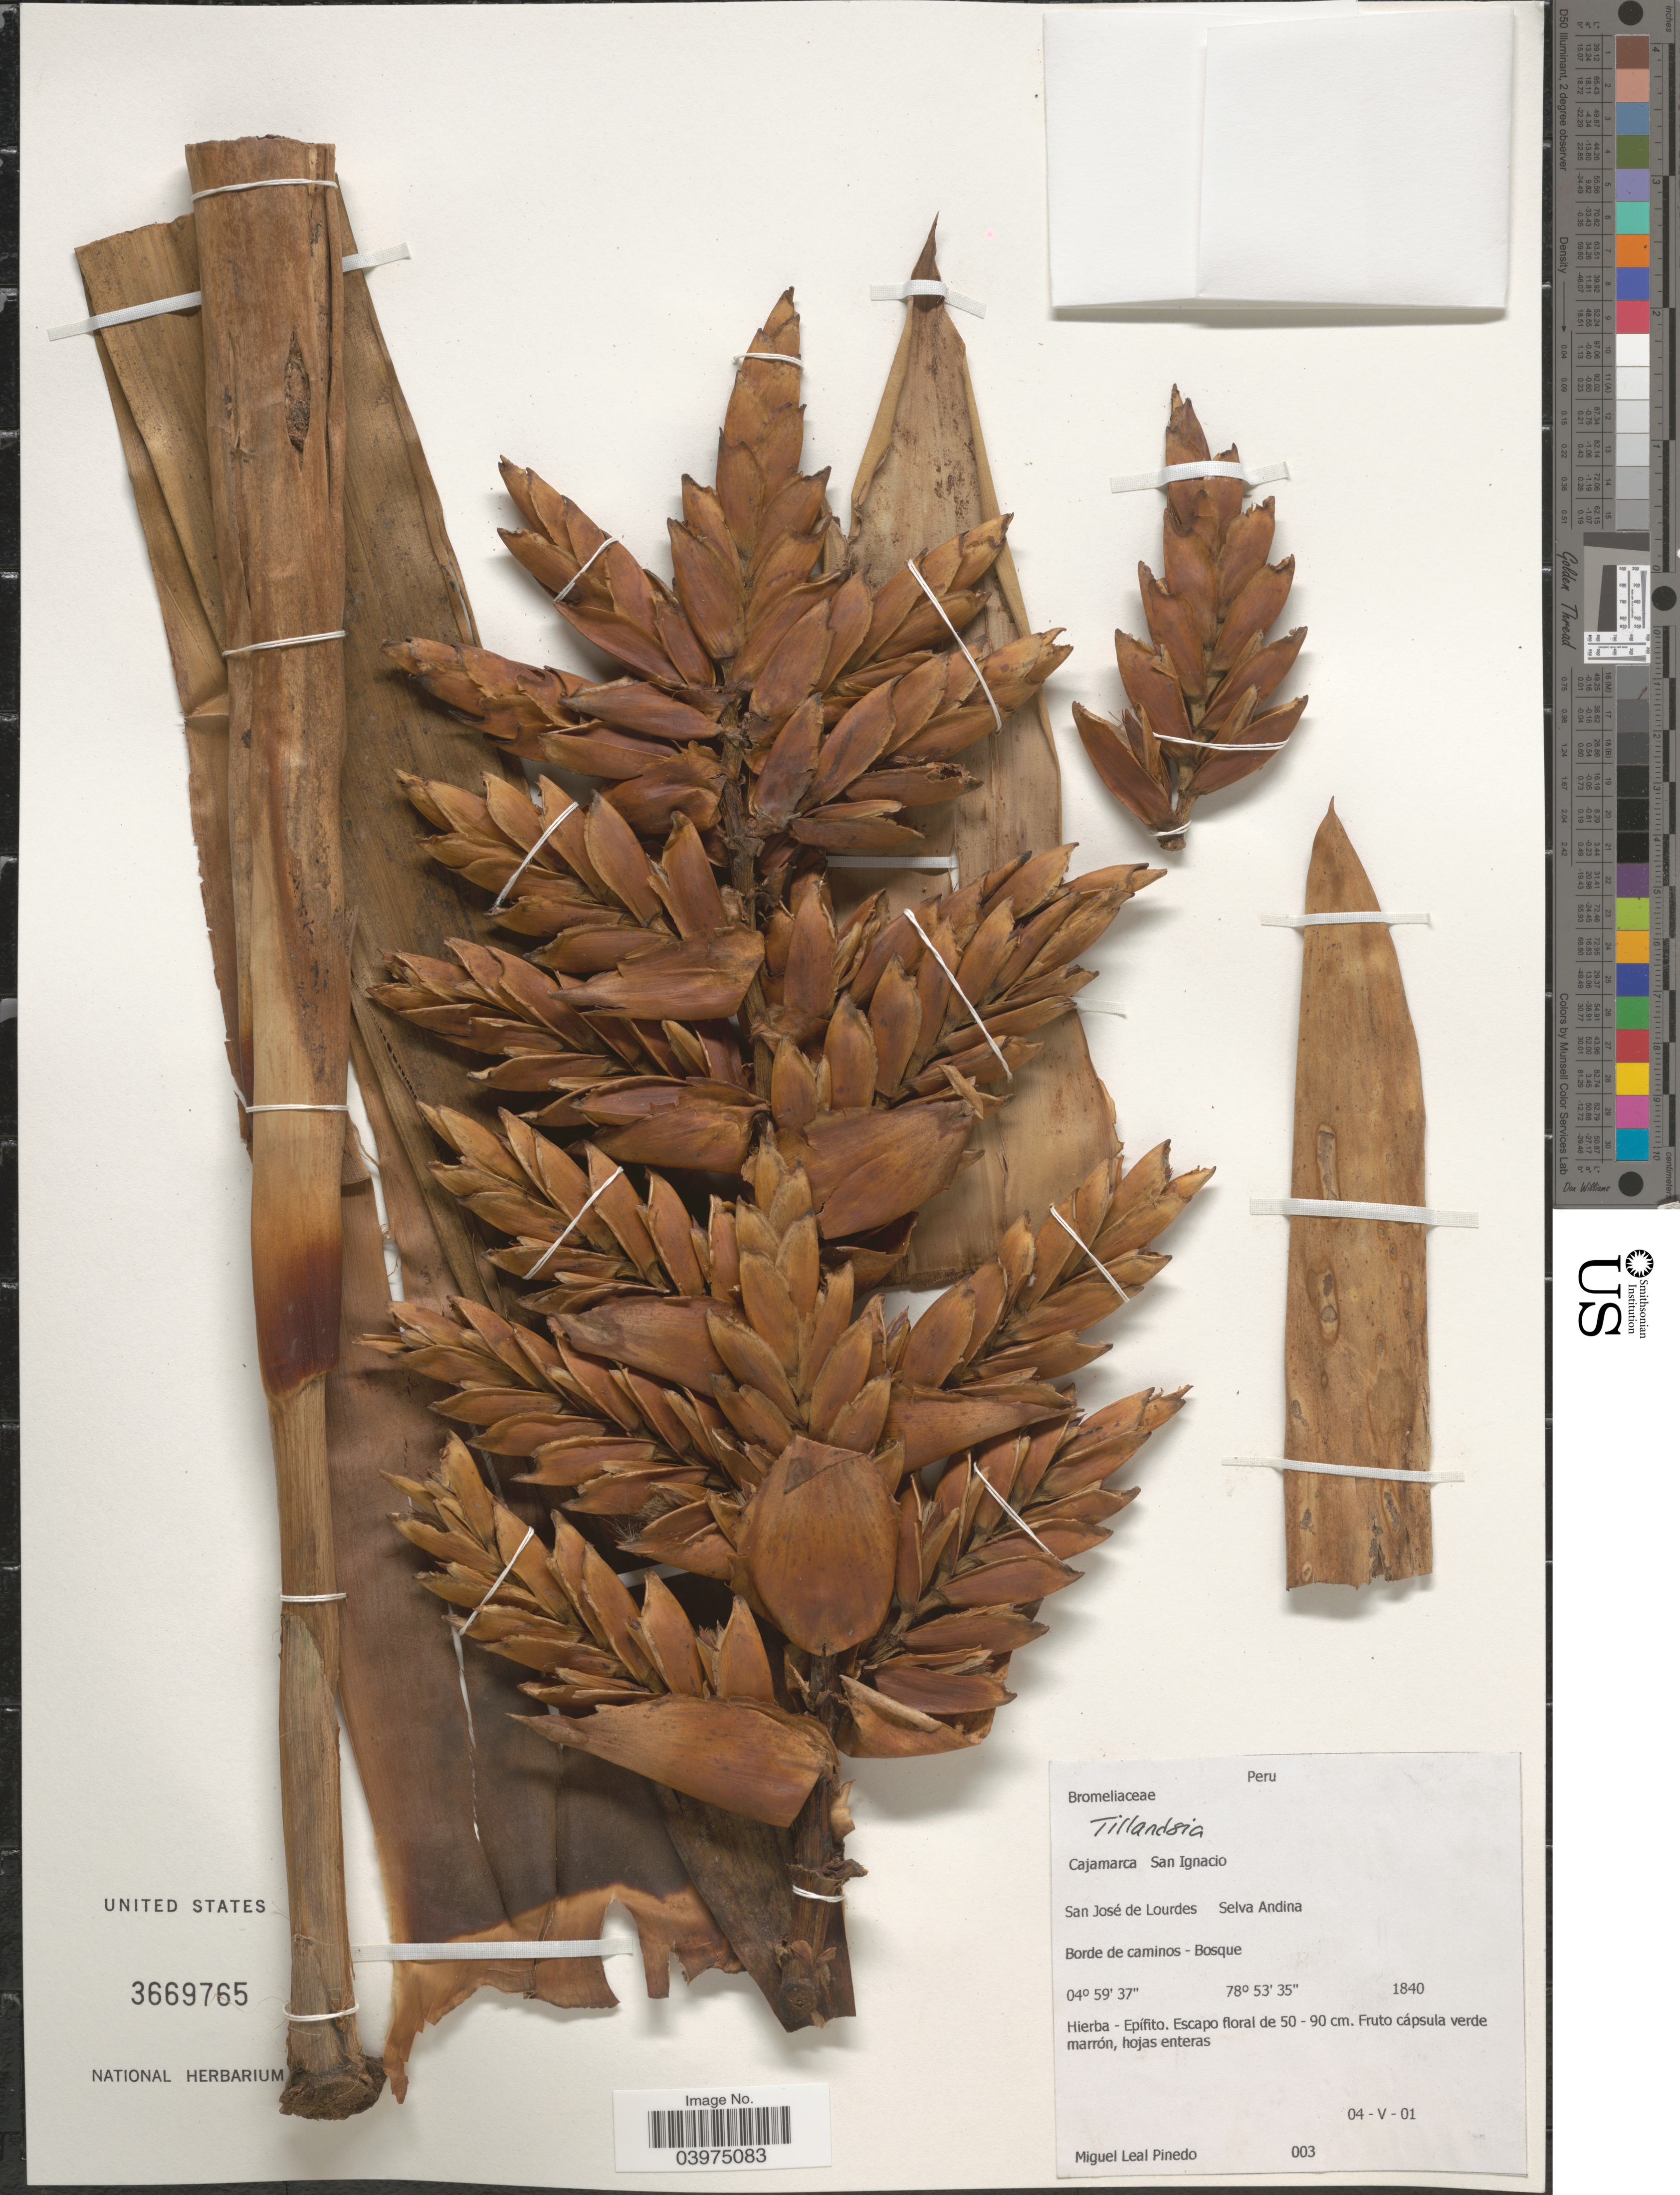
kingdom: Plantae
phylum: Tracheophyta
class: Liliopsida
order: Poales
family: Bromeliaceae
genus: Tillandsia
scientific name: Tillandsia sp.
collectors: M. Pinedo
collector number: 003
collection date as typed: Transcribed d/m/y: 4/5/1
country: Peru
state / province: Cajamarca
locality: San Ignacio. San José de Lourdes. Selva Andina.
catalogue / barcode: US 3669765